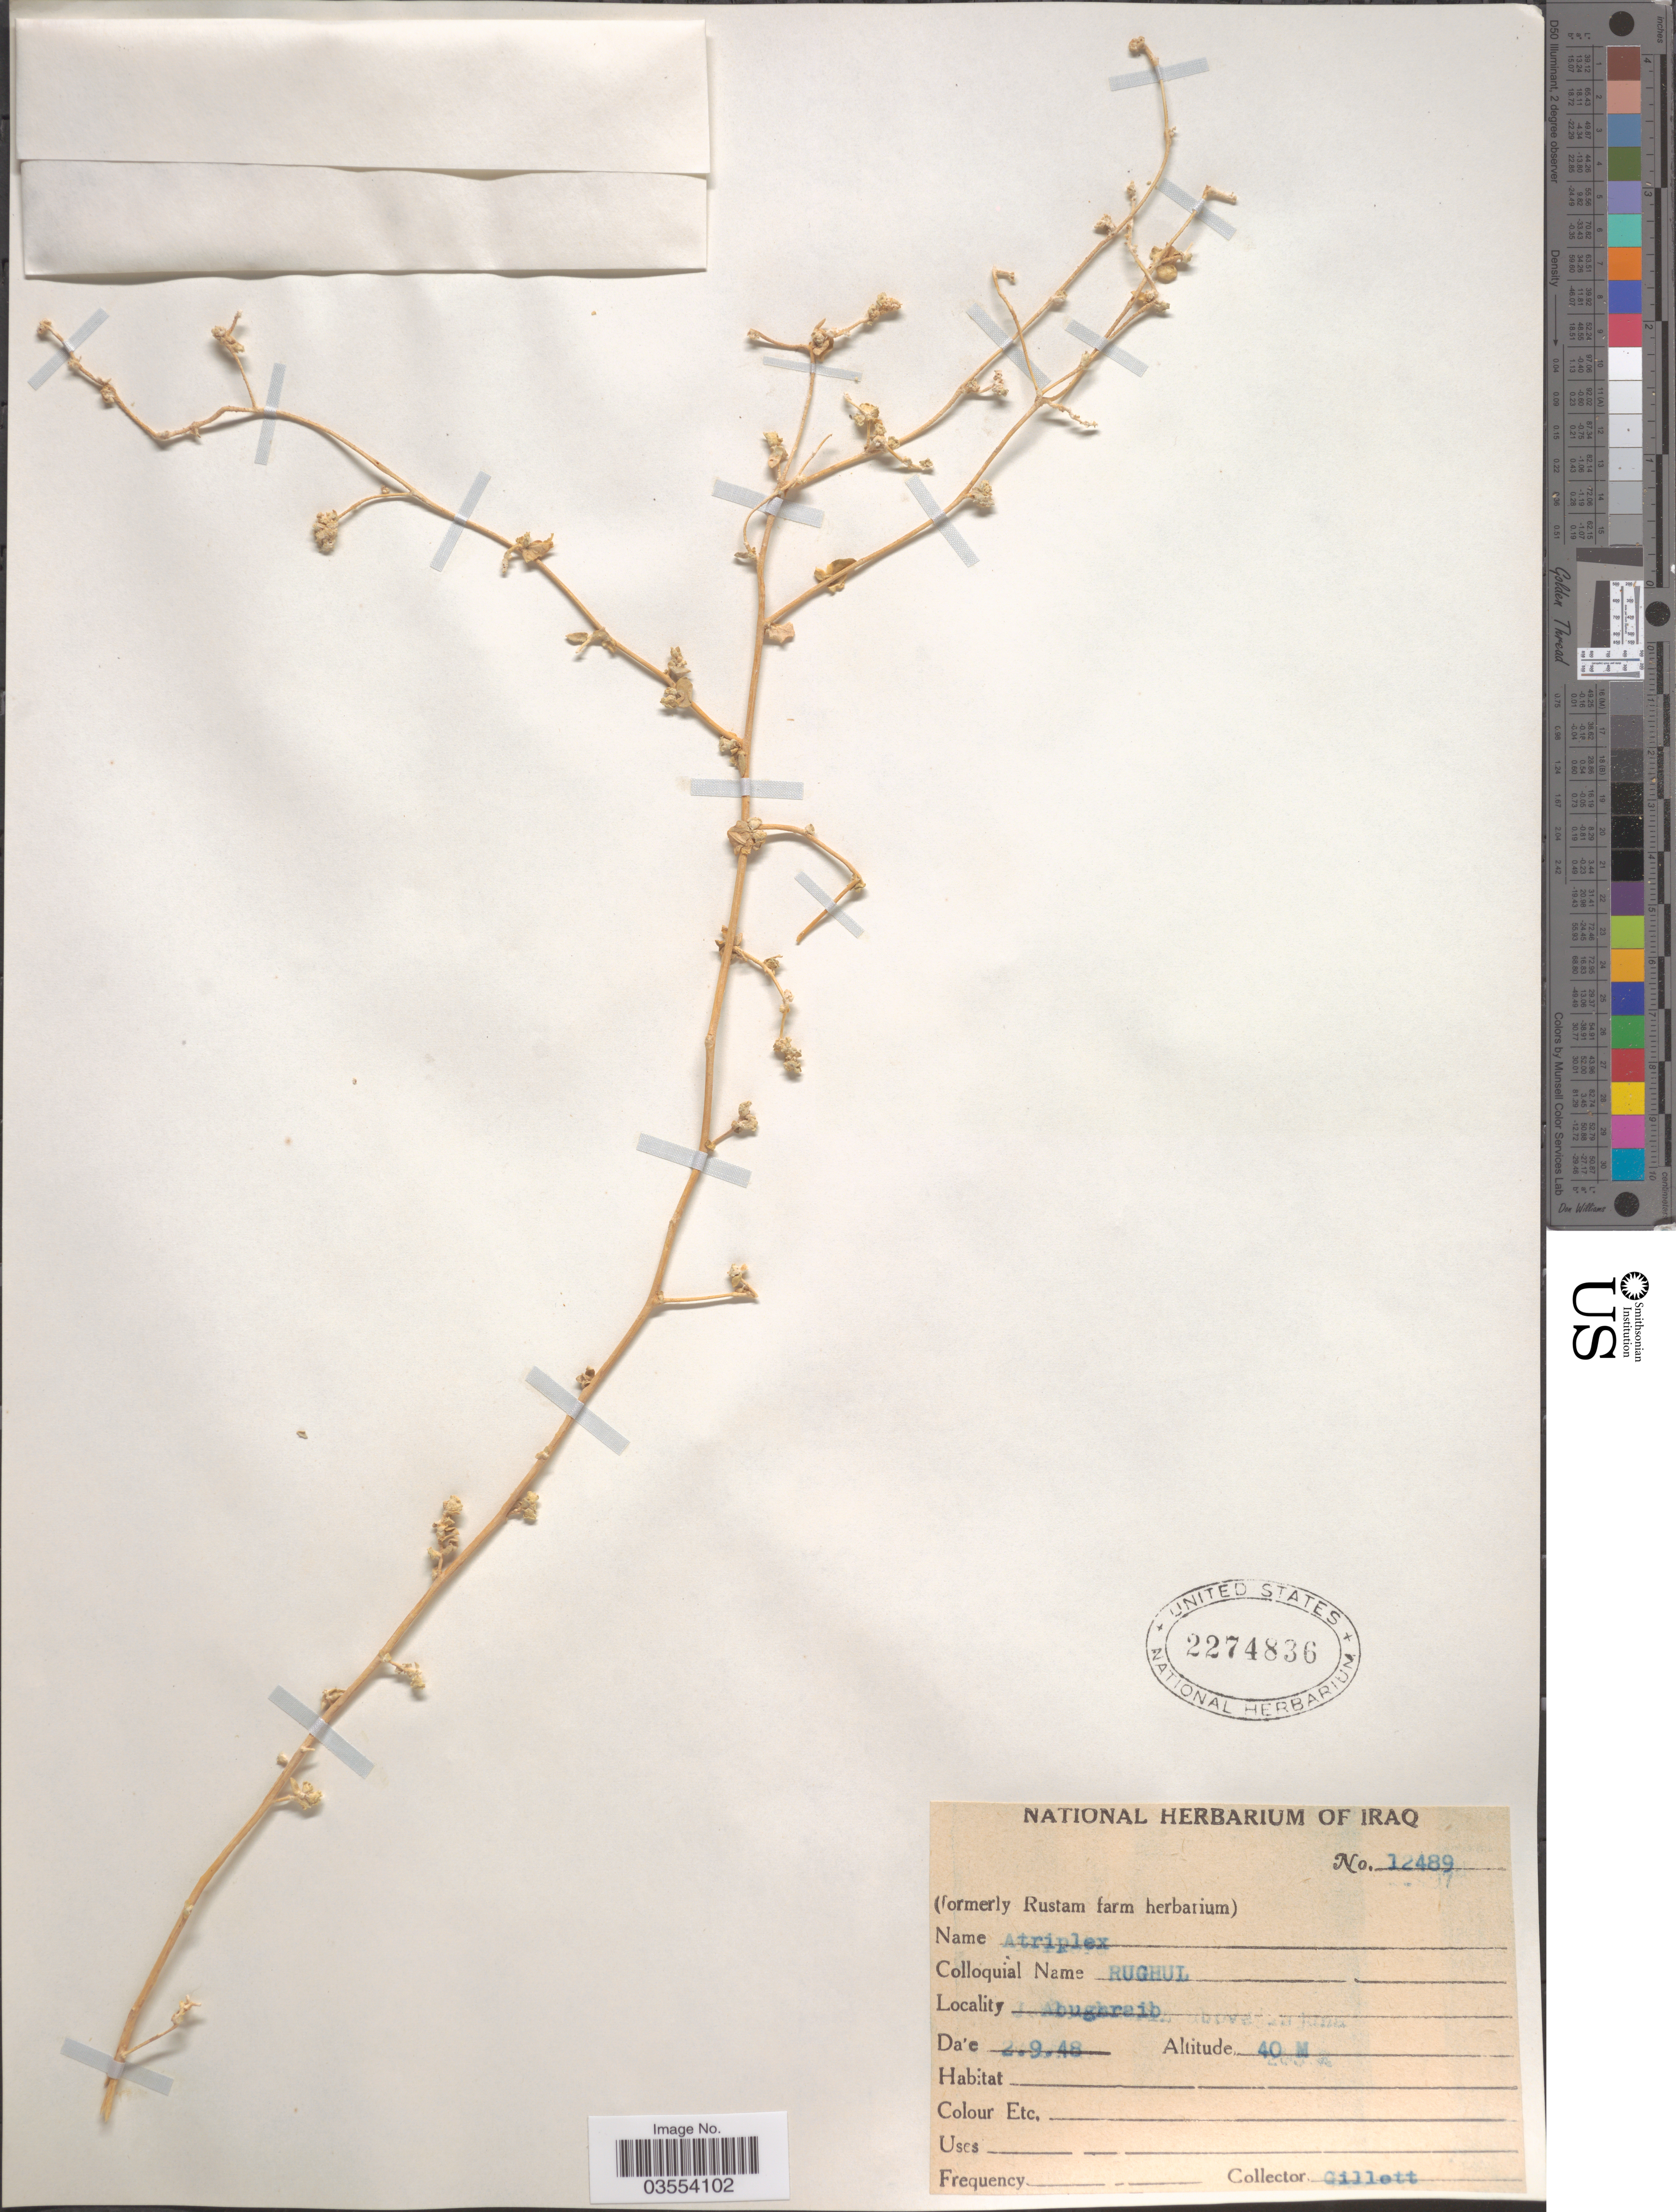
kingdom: Plantae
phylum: Tracheophyta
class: Magnoliopsida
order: Caryophyllales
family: Amaranthaceae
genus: Atriplex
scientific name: Atriplex sp.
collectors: Gillett, --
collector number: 12489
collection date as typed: Transcribed d/m/y: 2/9/48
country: Iraq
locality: Abughraib.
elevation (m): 40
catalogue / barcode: US 2274836